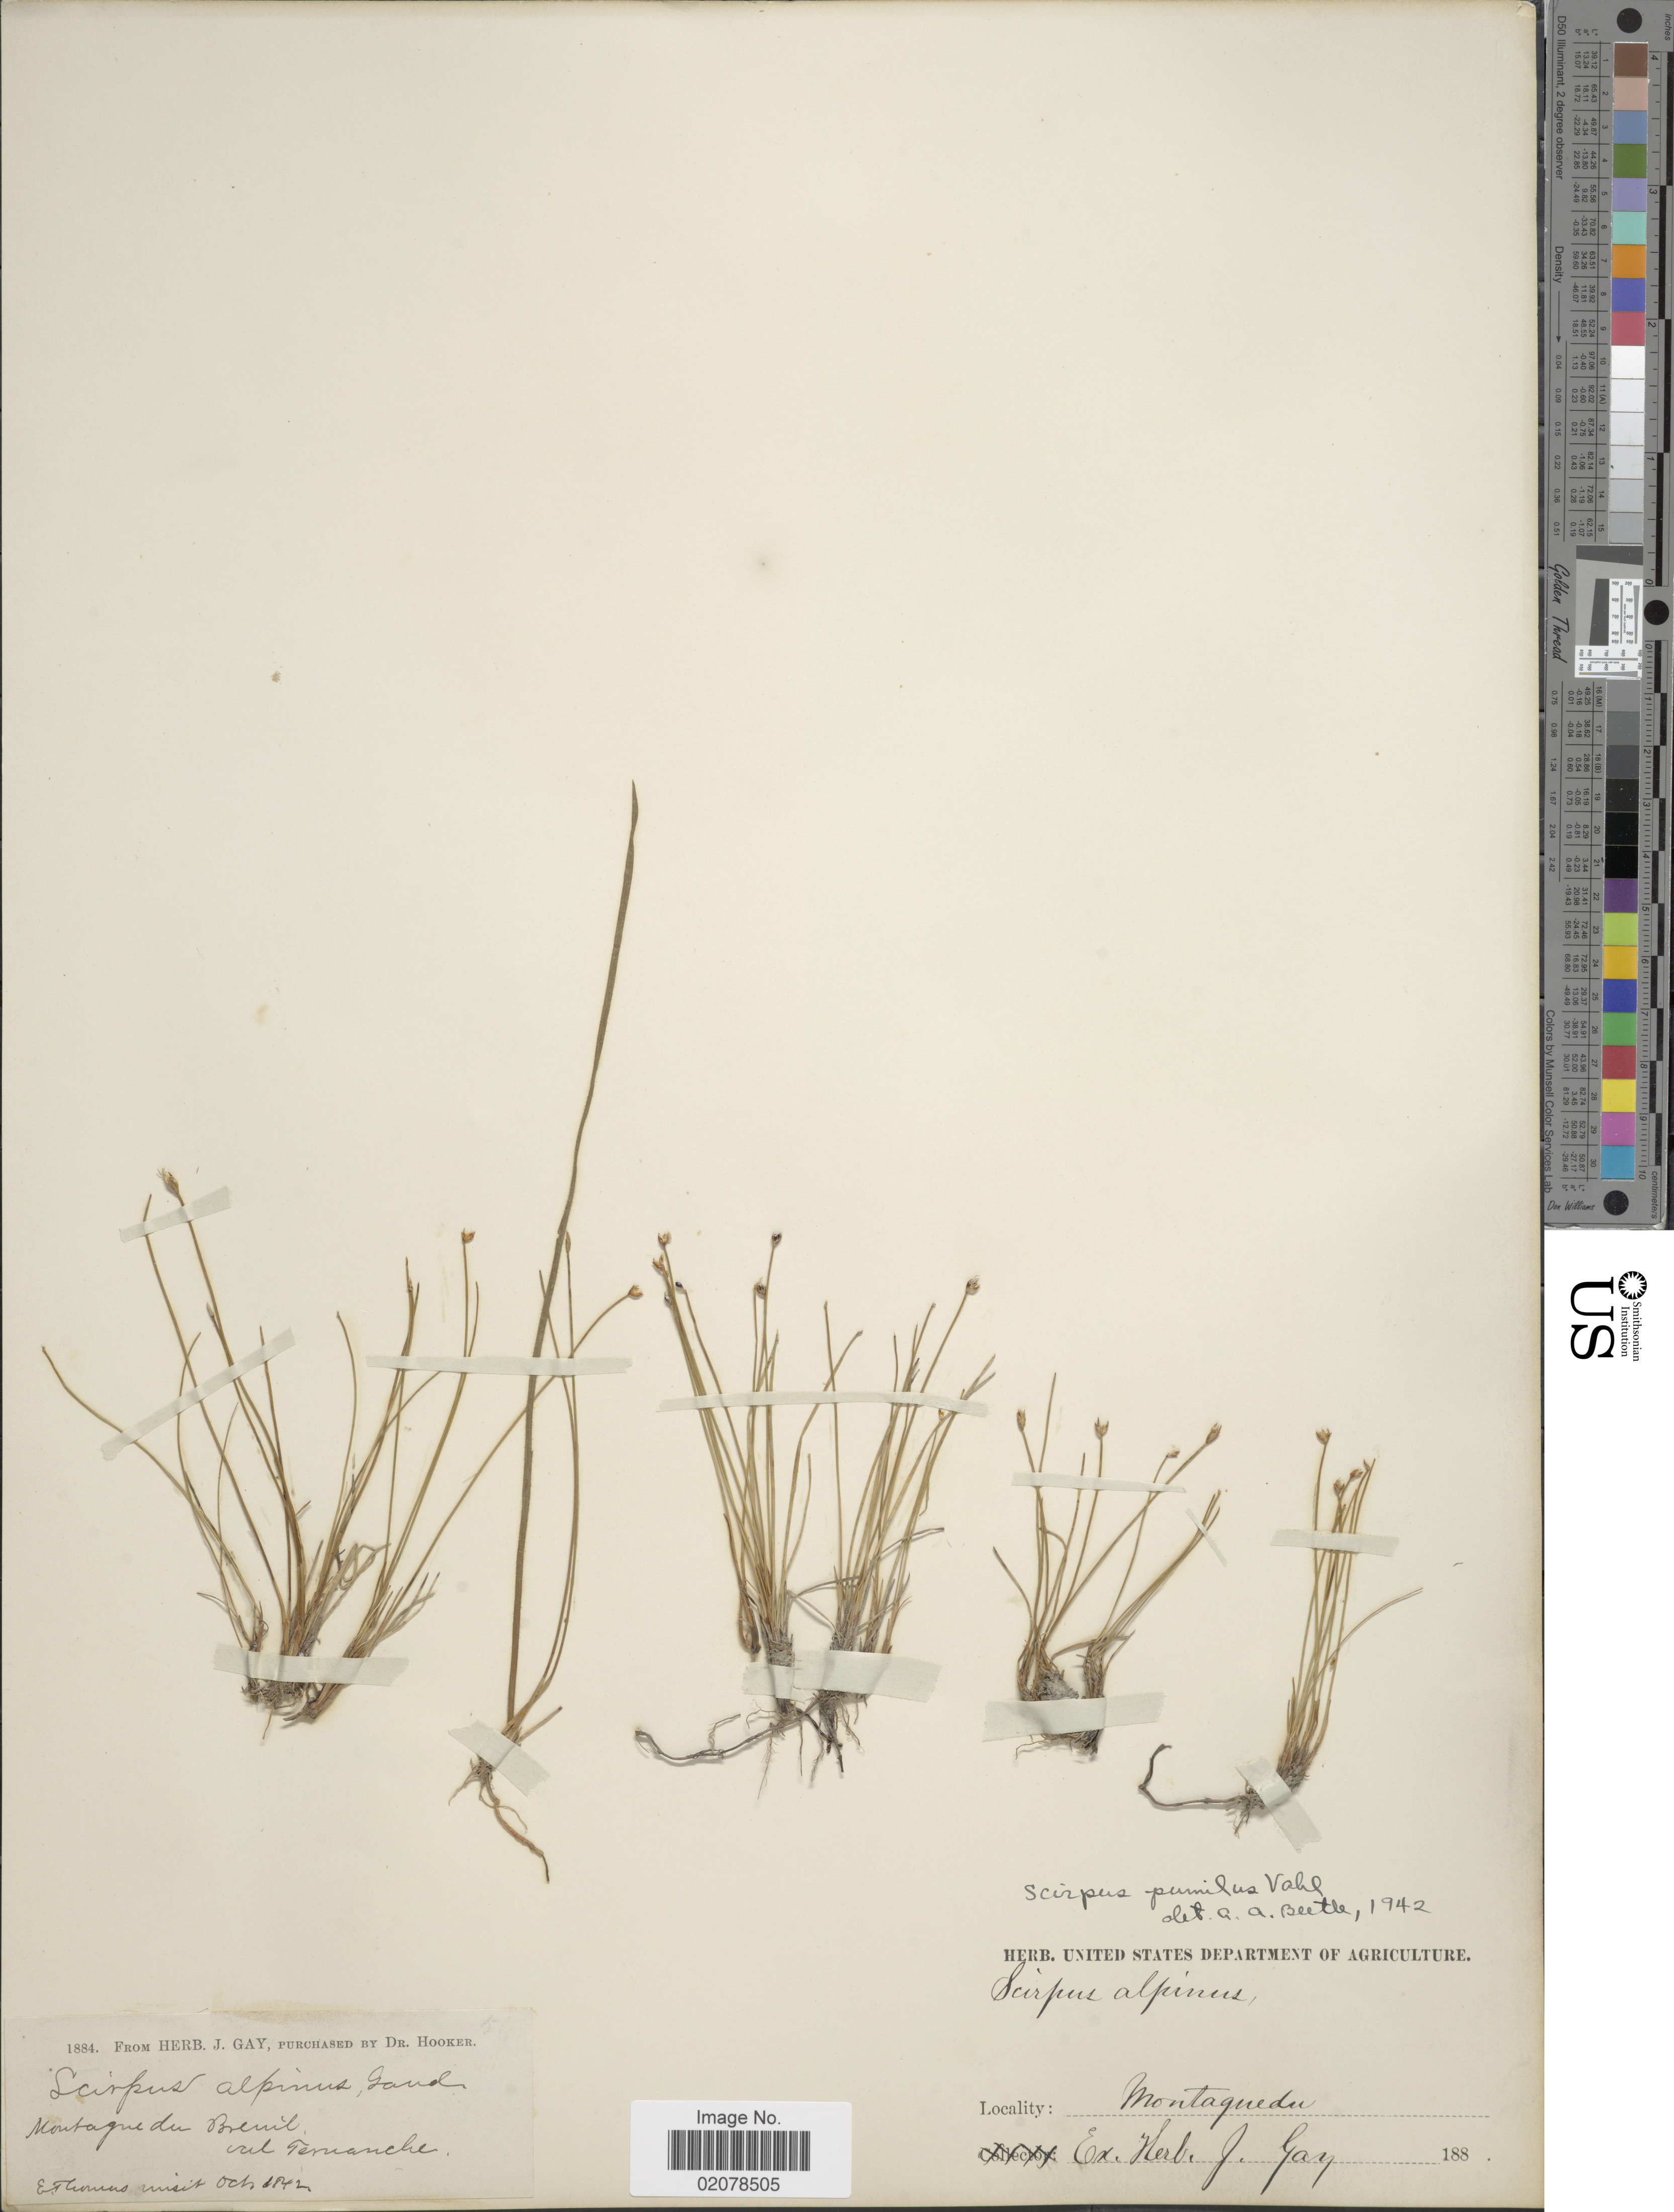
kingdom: Plantae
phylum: Tracheophyta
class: Liliopsida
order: Poales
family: Cyperaceae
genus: Trichophorum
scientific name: Trichophorum pumilum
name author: (Vahl) Schinz & Thell.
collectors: E. Thomas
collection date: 1842-10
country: France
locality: Montague du Brernil, val Terauche [interpreted]